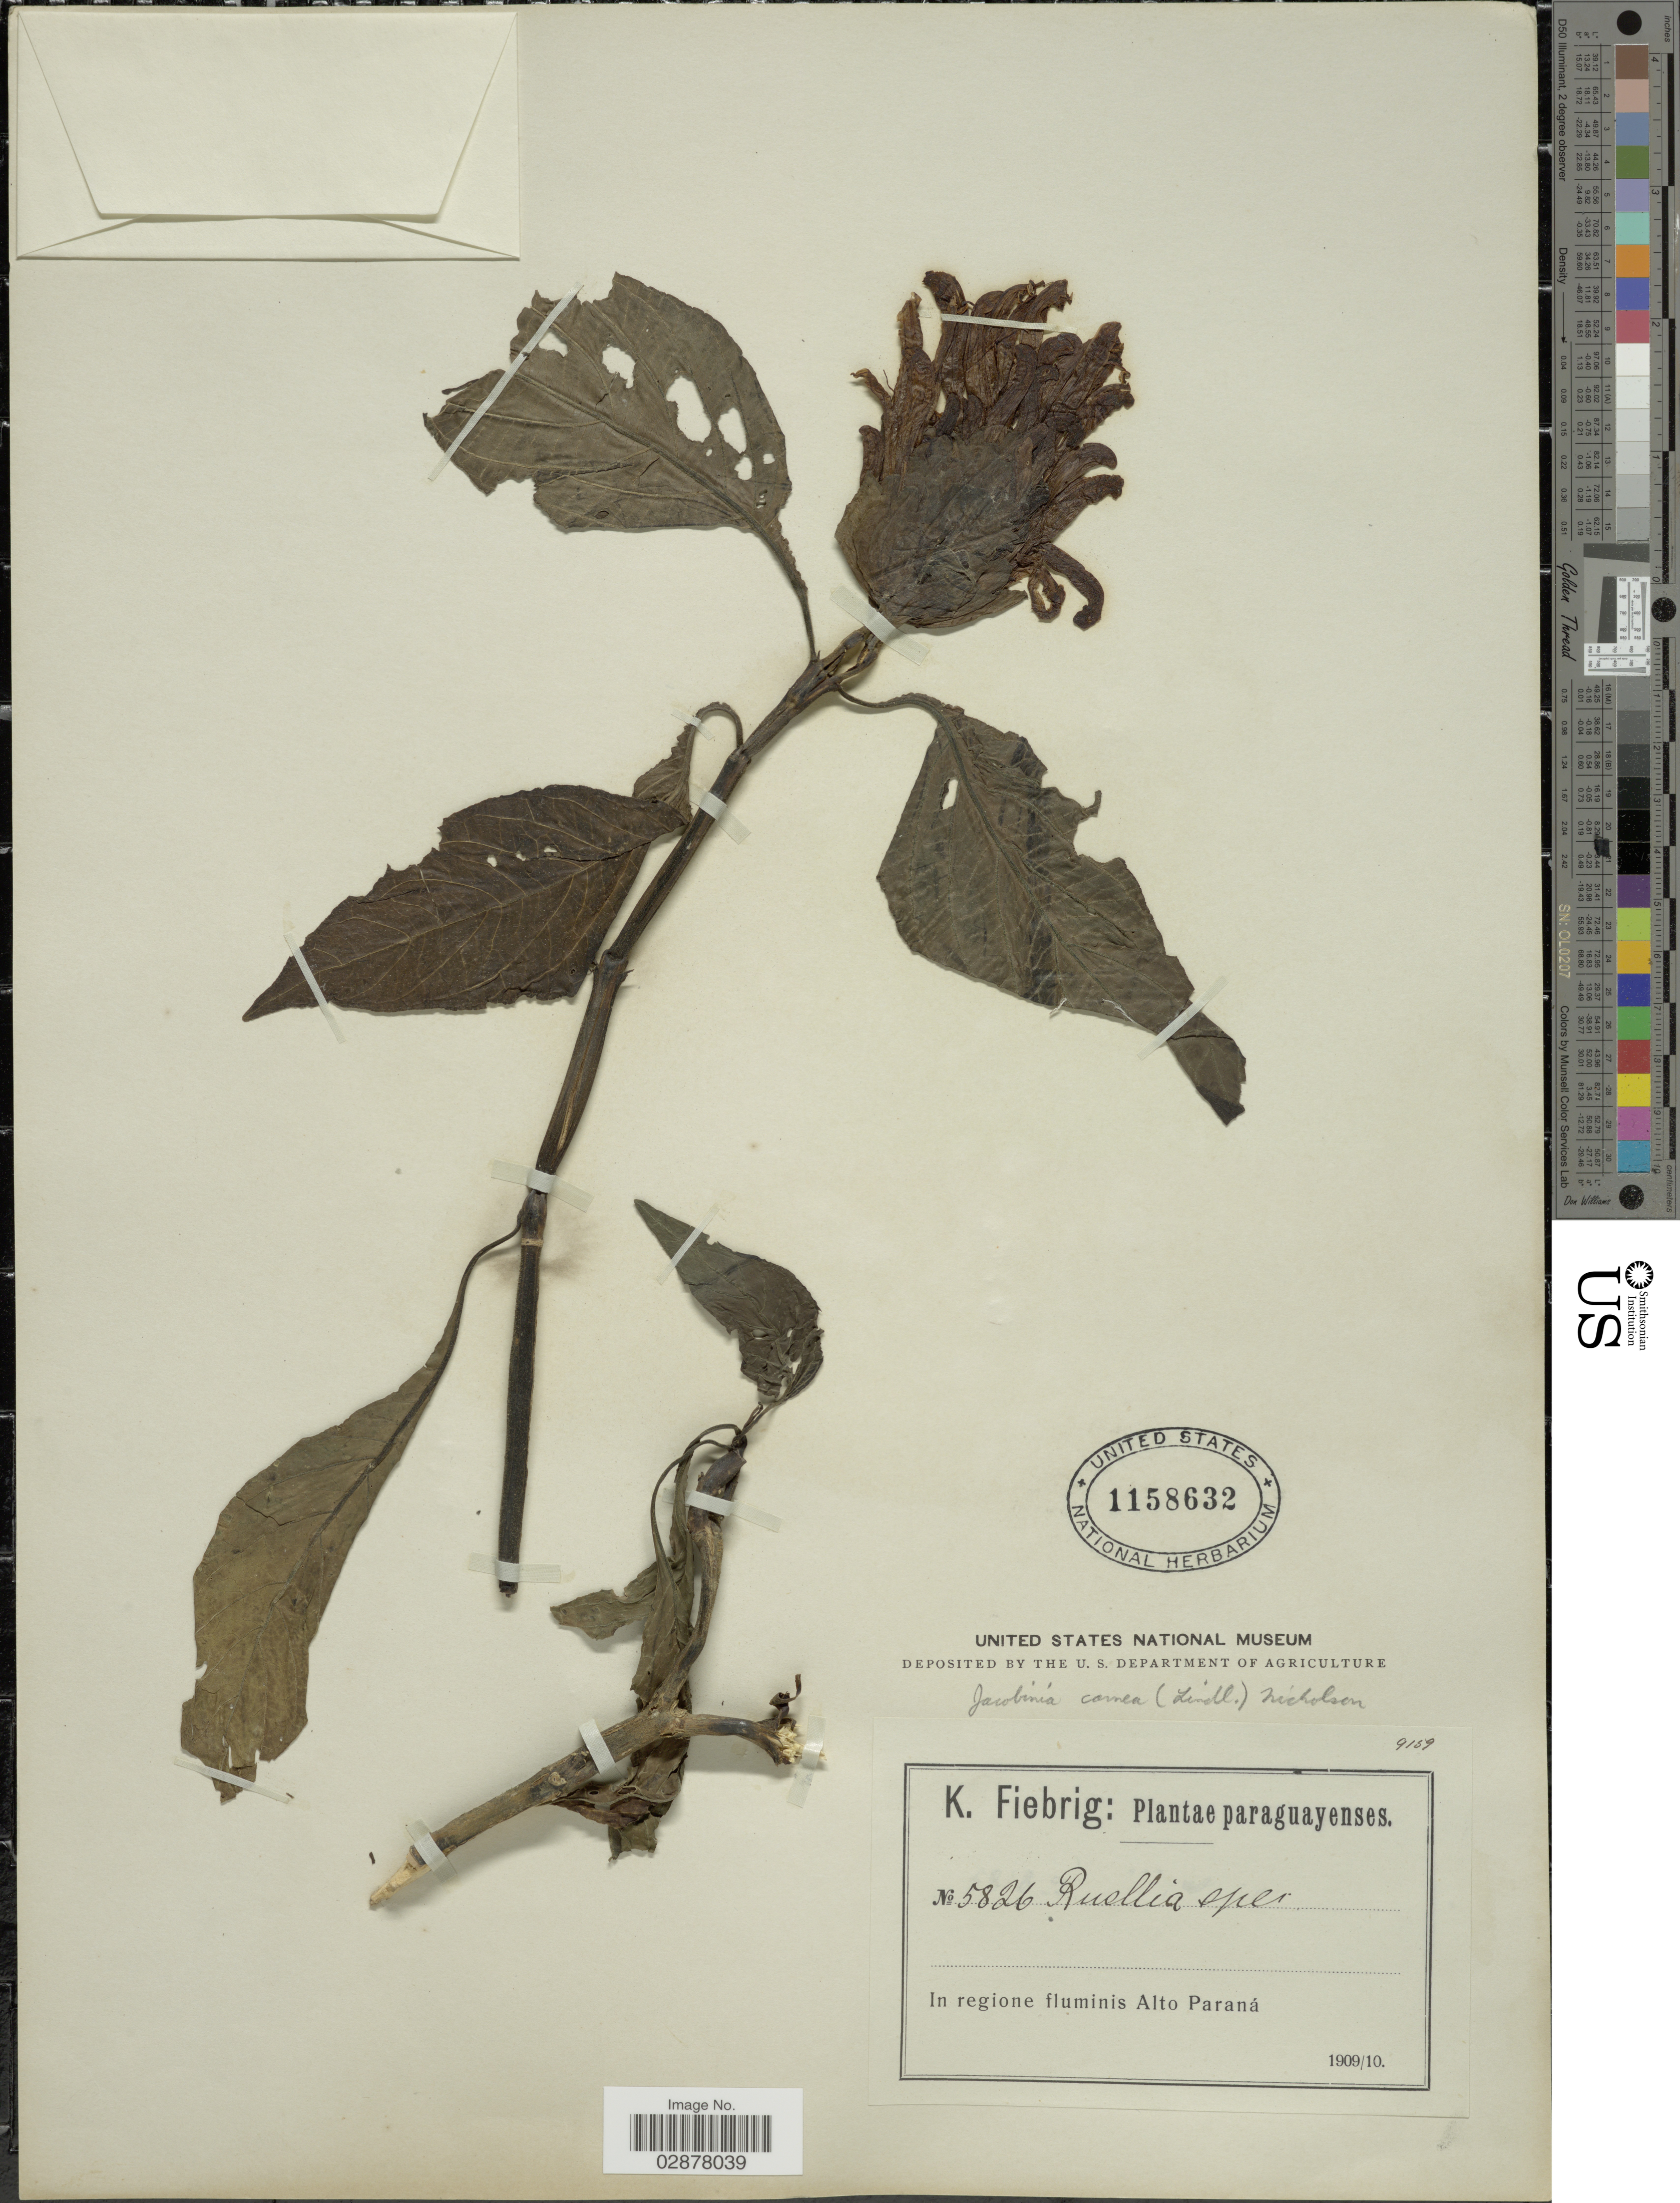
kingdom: Plantae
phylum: Tracheophyta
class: Magnoliopsida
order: Lamiales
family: Acanthaceae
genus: Justicia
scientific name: Justicia carnea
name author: Lindl.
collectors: K. Fiebrig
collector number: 5826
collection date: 1909/1910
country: Paraguay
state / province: Alto Parana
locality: In regione fluminis Alto Paraná.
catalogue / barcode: US 1158632